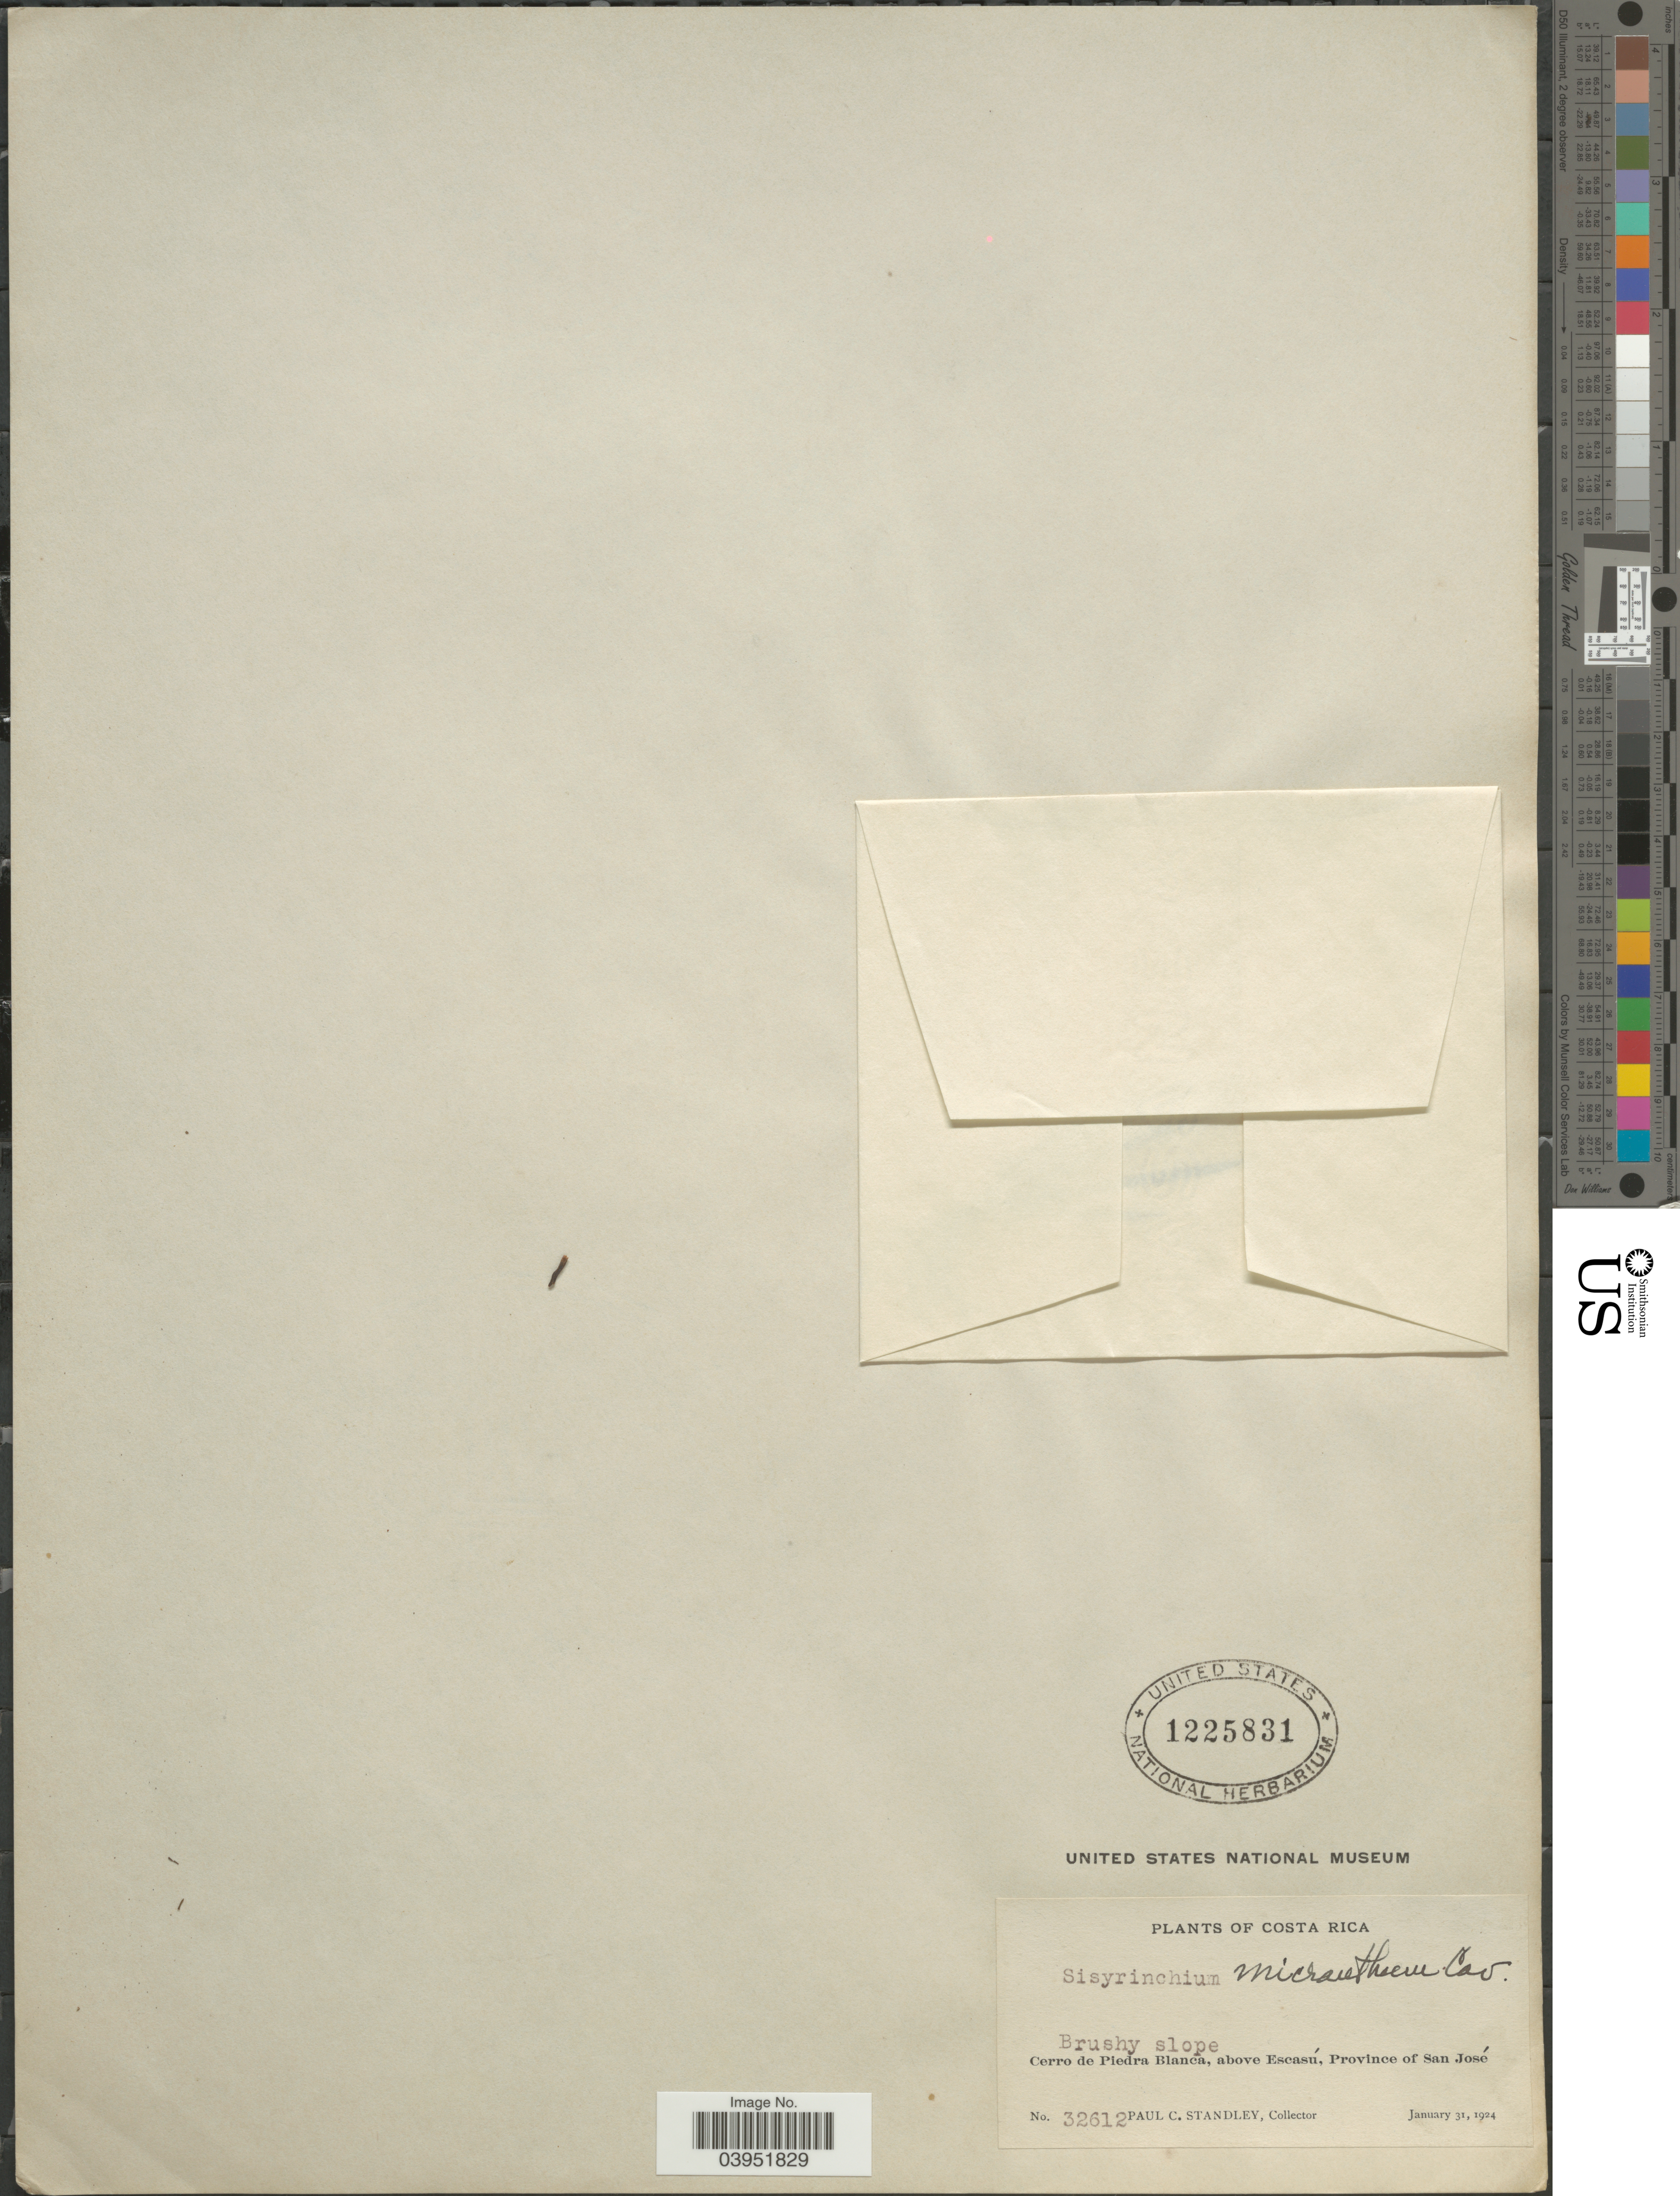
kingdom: Plantae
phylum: Tracheophyta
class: Liliopsida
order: Asparagales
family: Iridaceae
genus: Sisyrinchium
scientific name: Sisyrinchium rosulatum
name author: E.P. Bicknell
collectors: P. C. Standley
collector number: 32612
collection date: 1924-01-31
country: Costa Rica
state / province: San José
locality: Cerro de Piedra Blanca, above Escasú.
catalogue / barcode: US 1225831